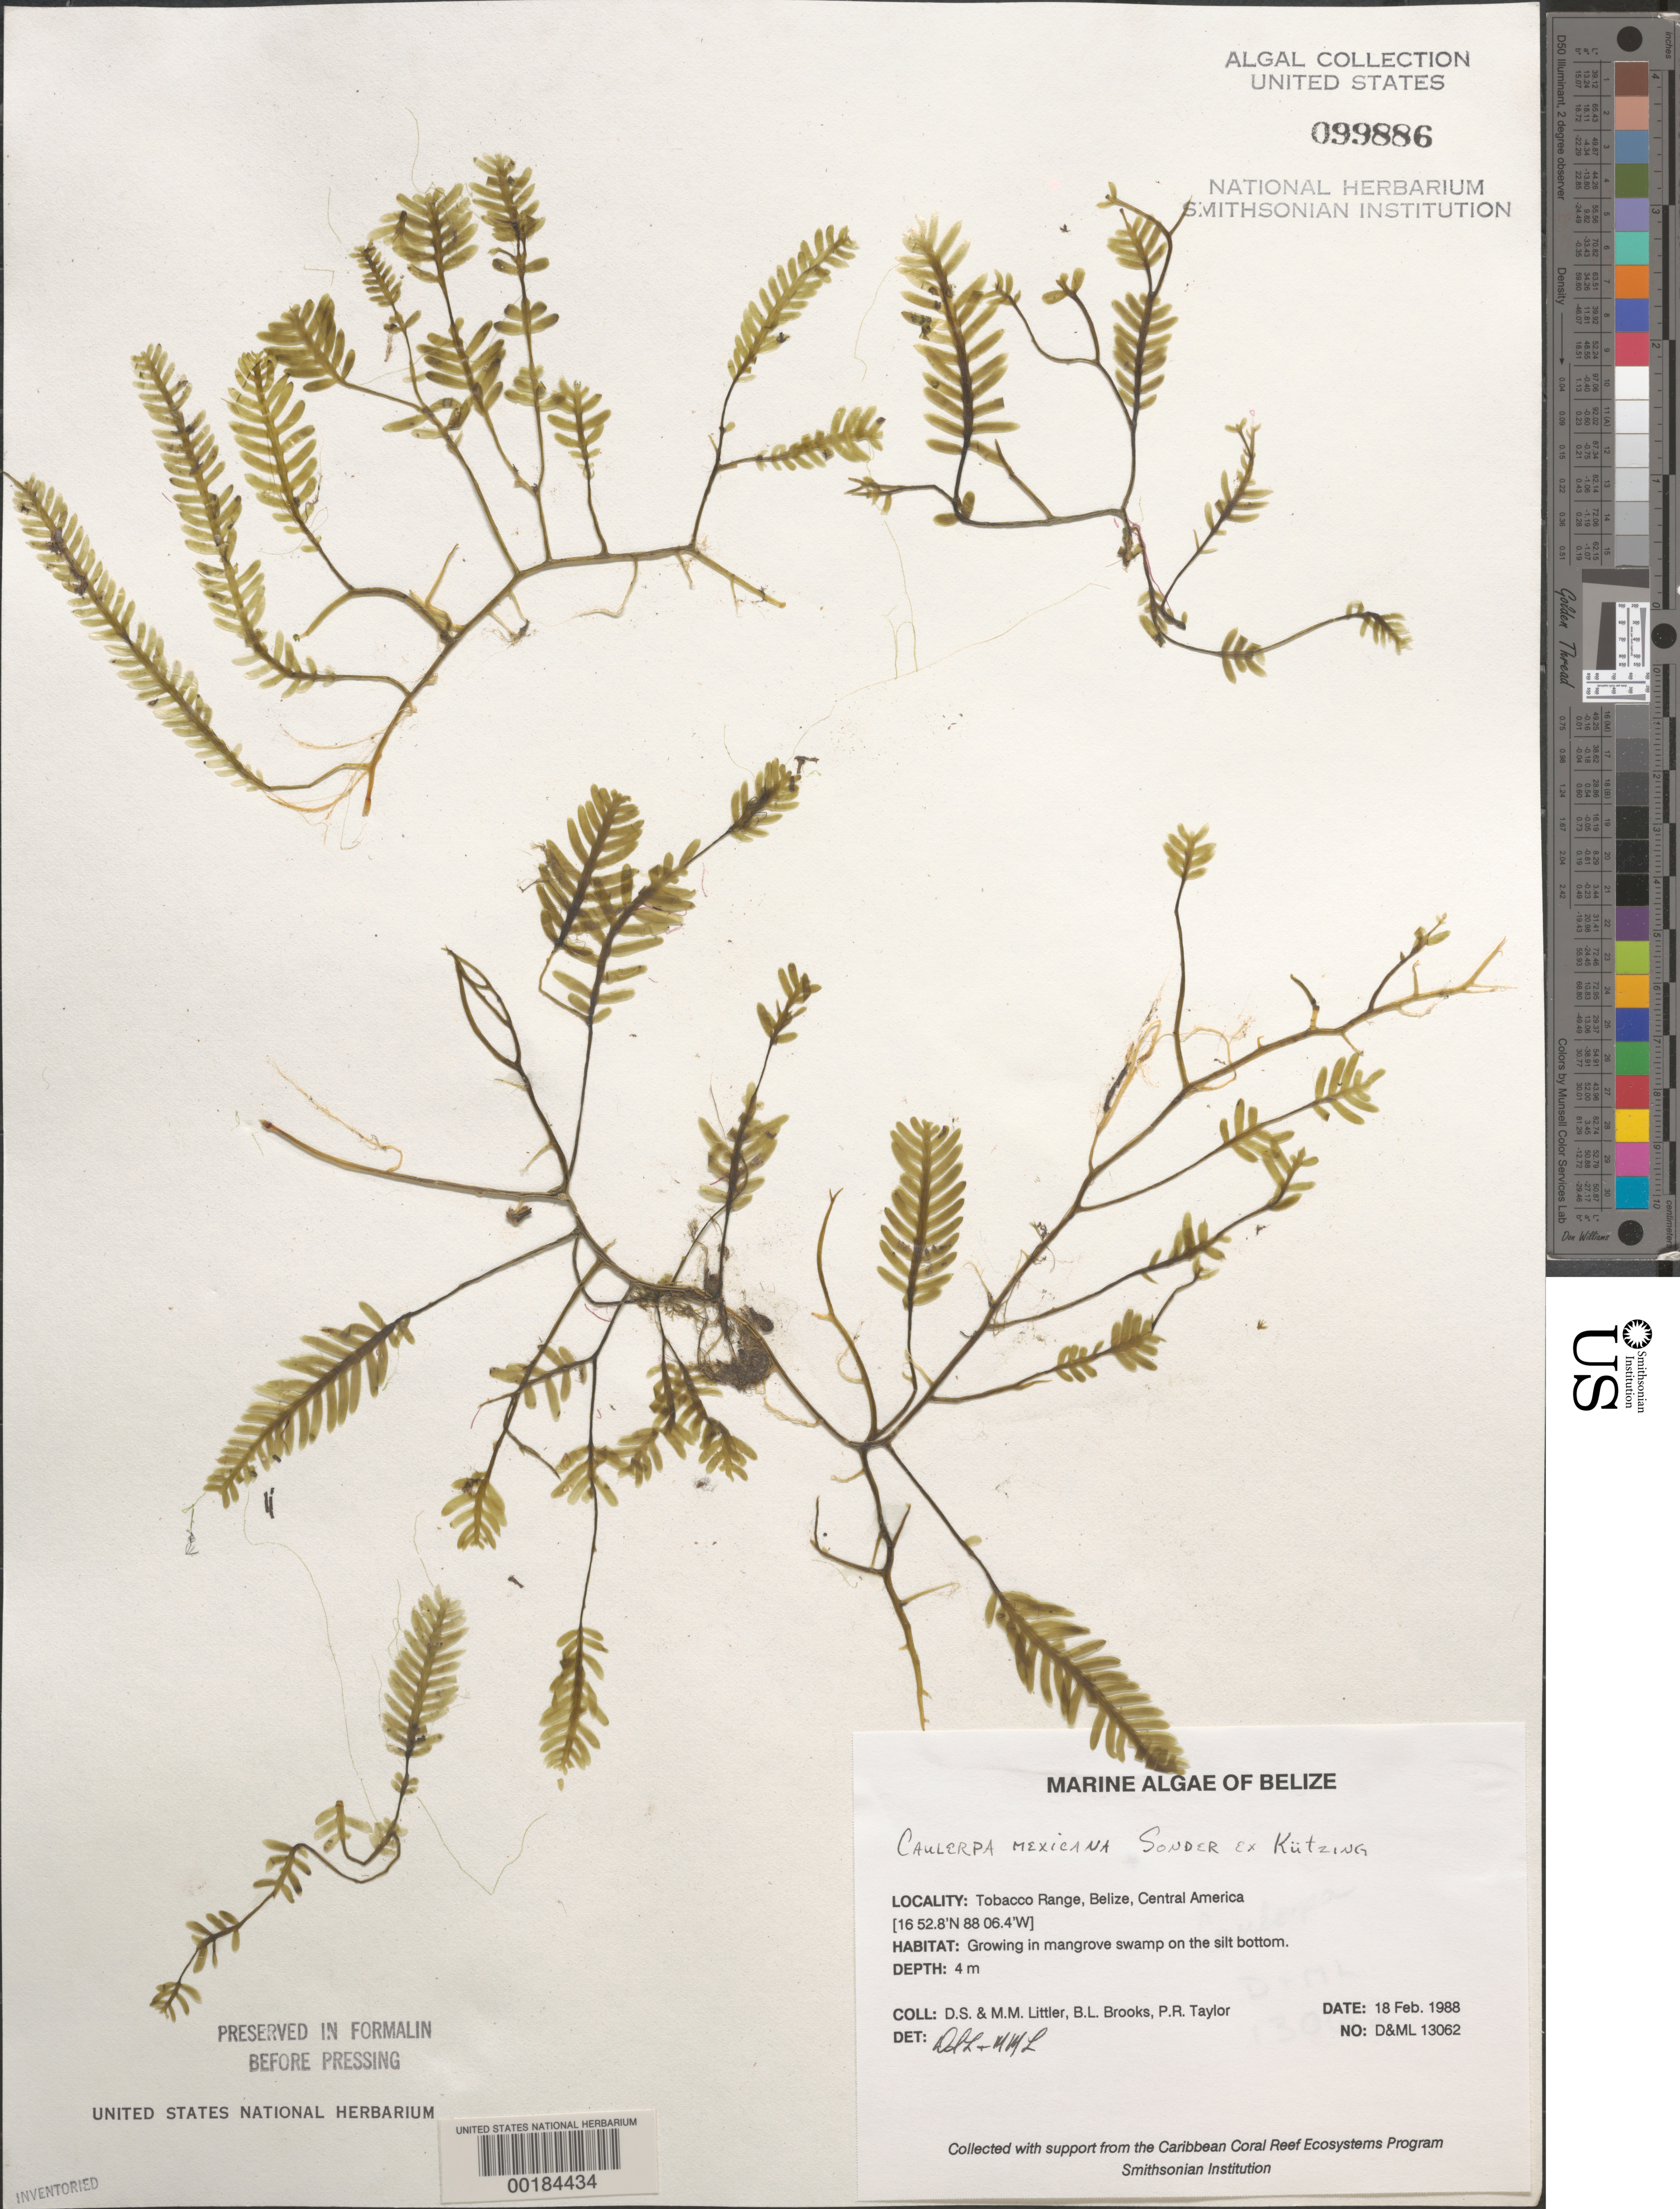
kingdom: Plantae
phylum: Chlorophyta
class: Ulvophyceae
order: Bryopsidales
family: Caulerpaceae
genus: Caulerpa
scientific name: Caulerpa mexicana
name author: Sond. ex Kütz.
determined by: Littler, D. S.; Littler, M. M.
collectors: D. S. Littler, M. M. Littler, B. Brooks & P. R. Taylor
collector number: D&ML 13062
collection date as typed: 18 Feb 1988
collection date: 1988-02-18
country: Belize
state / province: Stann Creek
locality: Tobacco Range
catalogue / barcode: US 99886